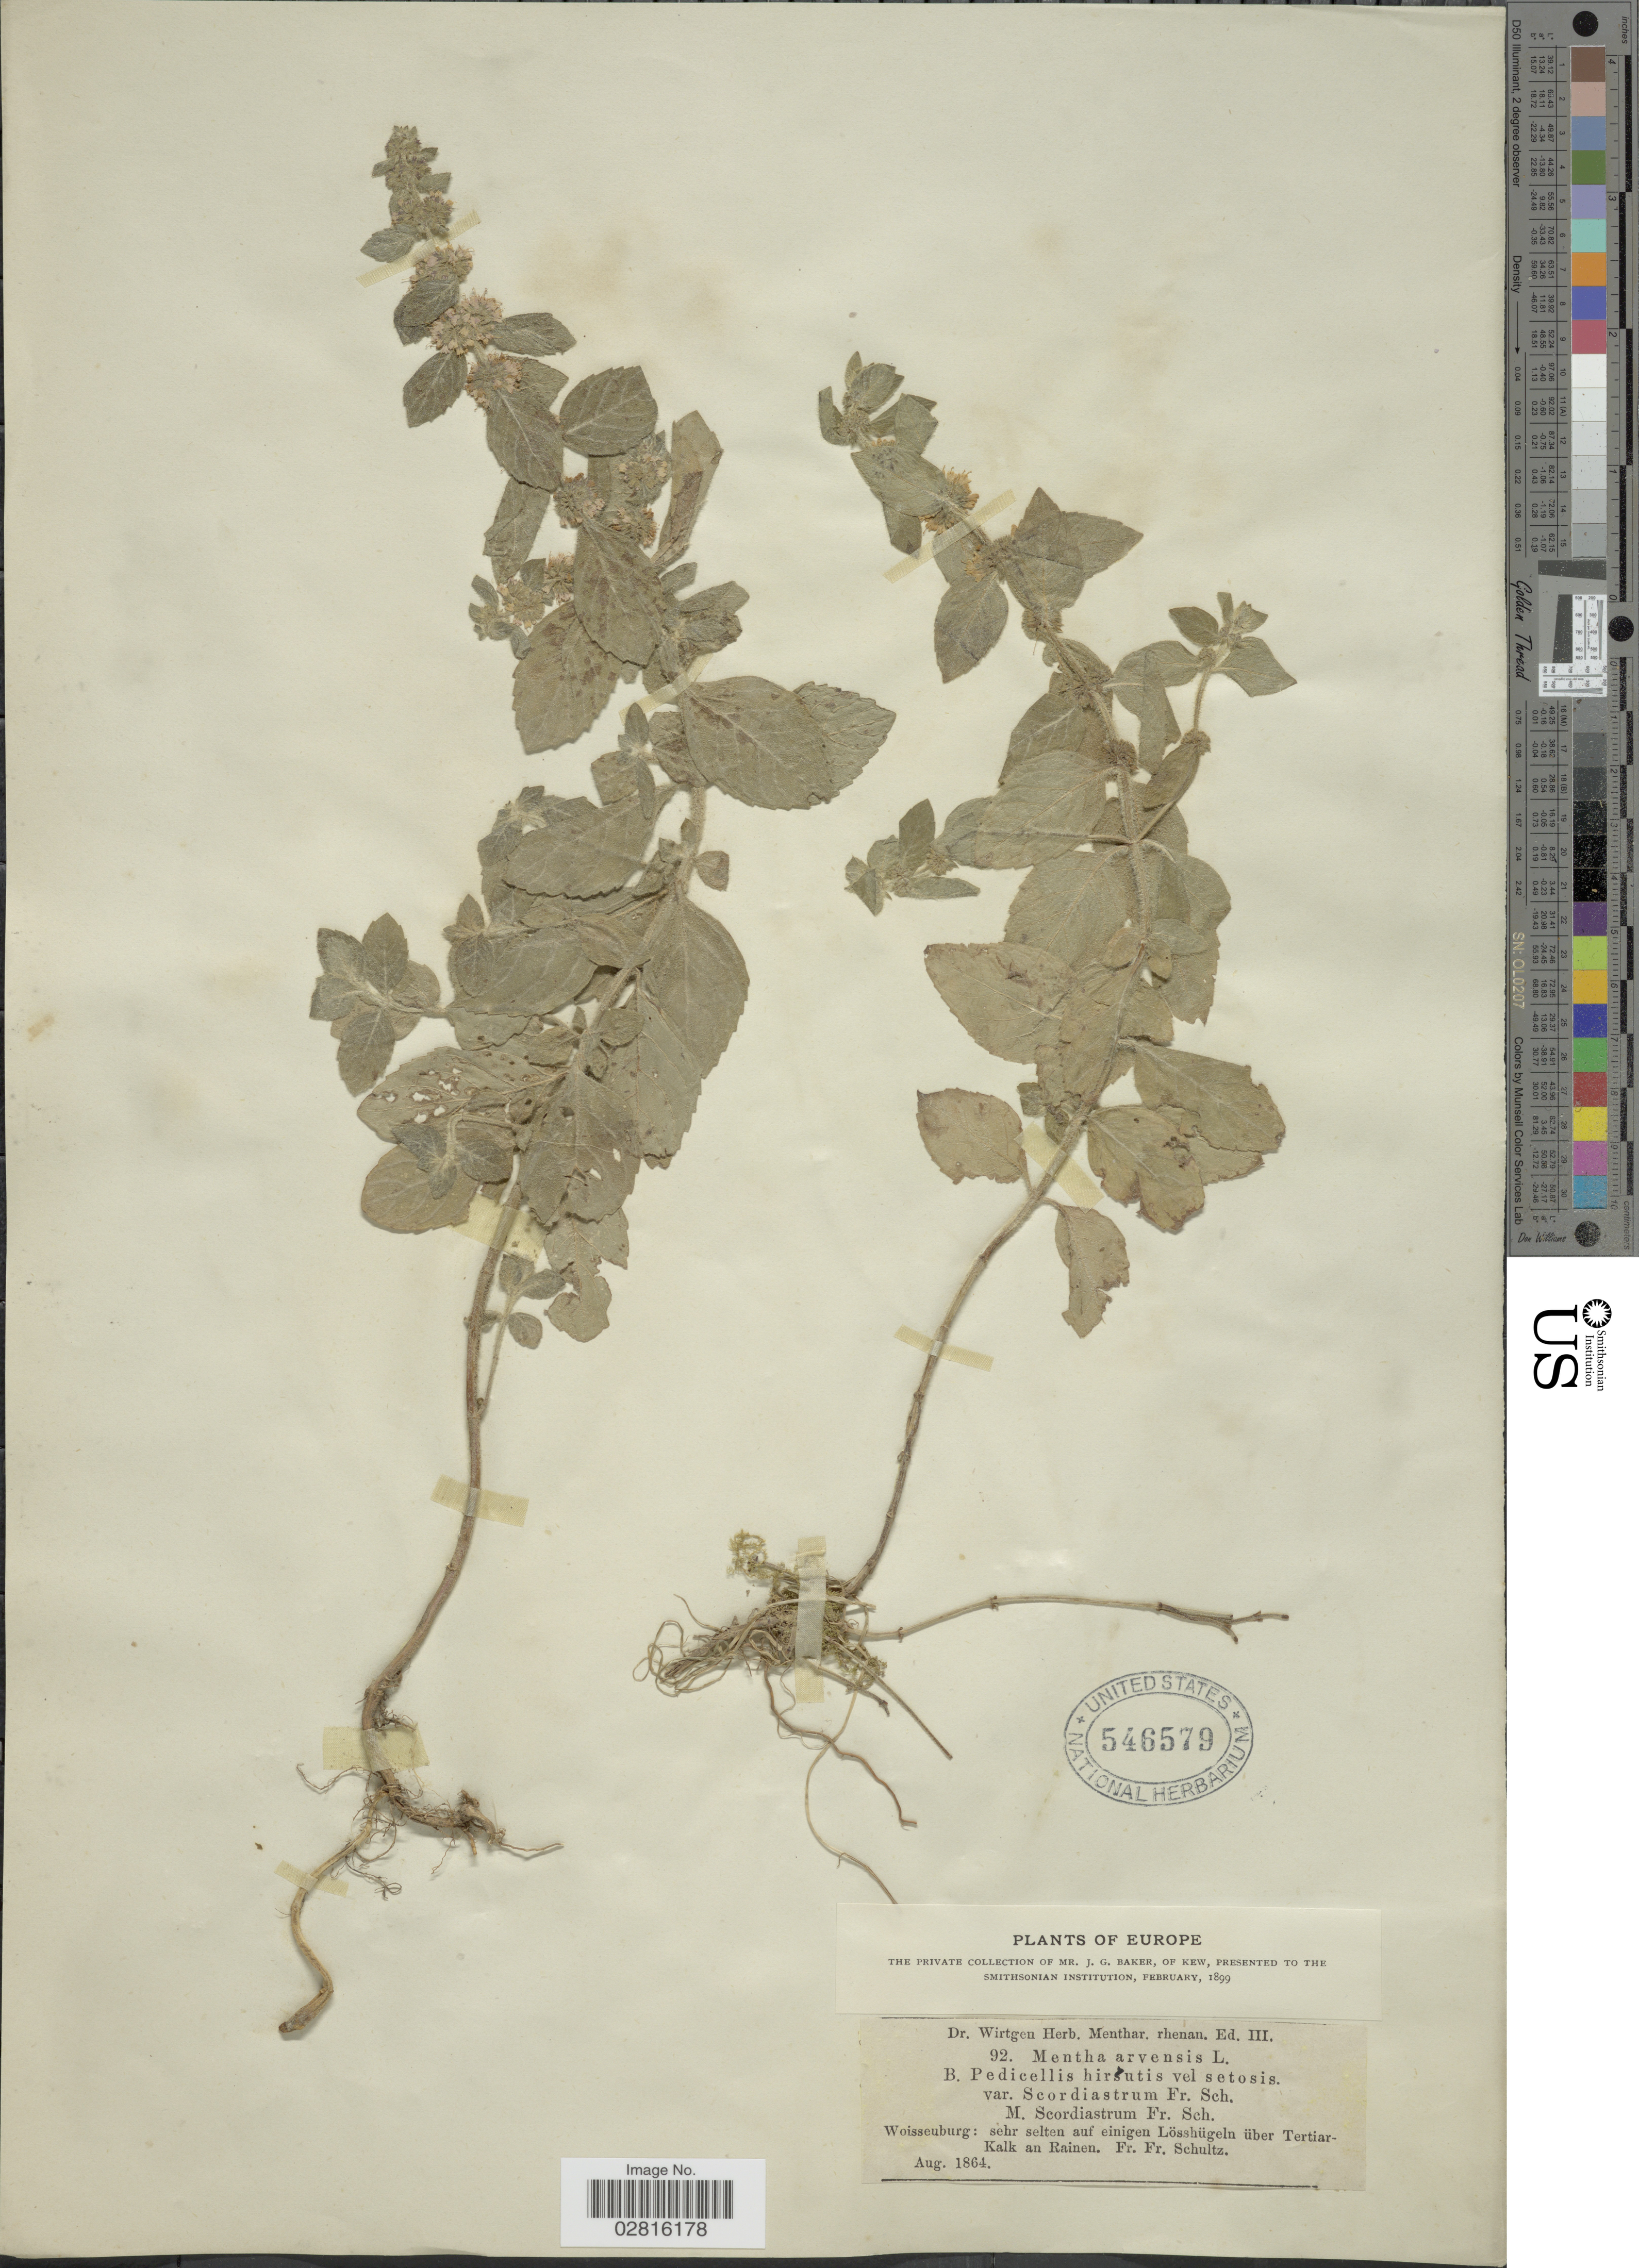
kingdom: Plantae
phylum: Tracheophyta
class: Magnoliopsida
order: Lamiales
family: Lamiaceae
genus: Mentha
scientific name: Mentha arvensis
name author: L.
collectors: F. Schultz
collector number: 92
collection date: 1864-08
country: Germany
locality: Europe. Woisseuburg: sehr selten auf einigen Lösshügeln über Tertiar-Kalk an Rainen.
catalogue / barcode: US 546579